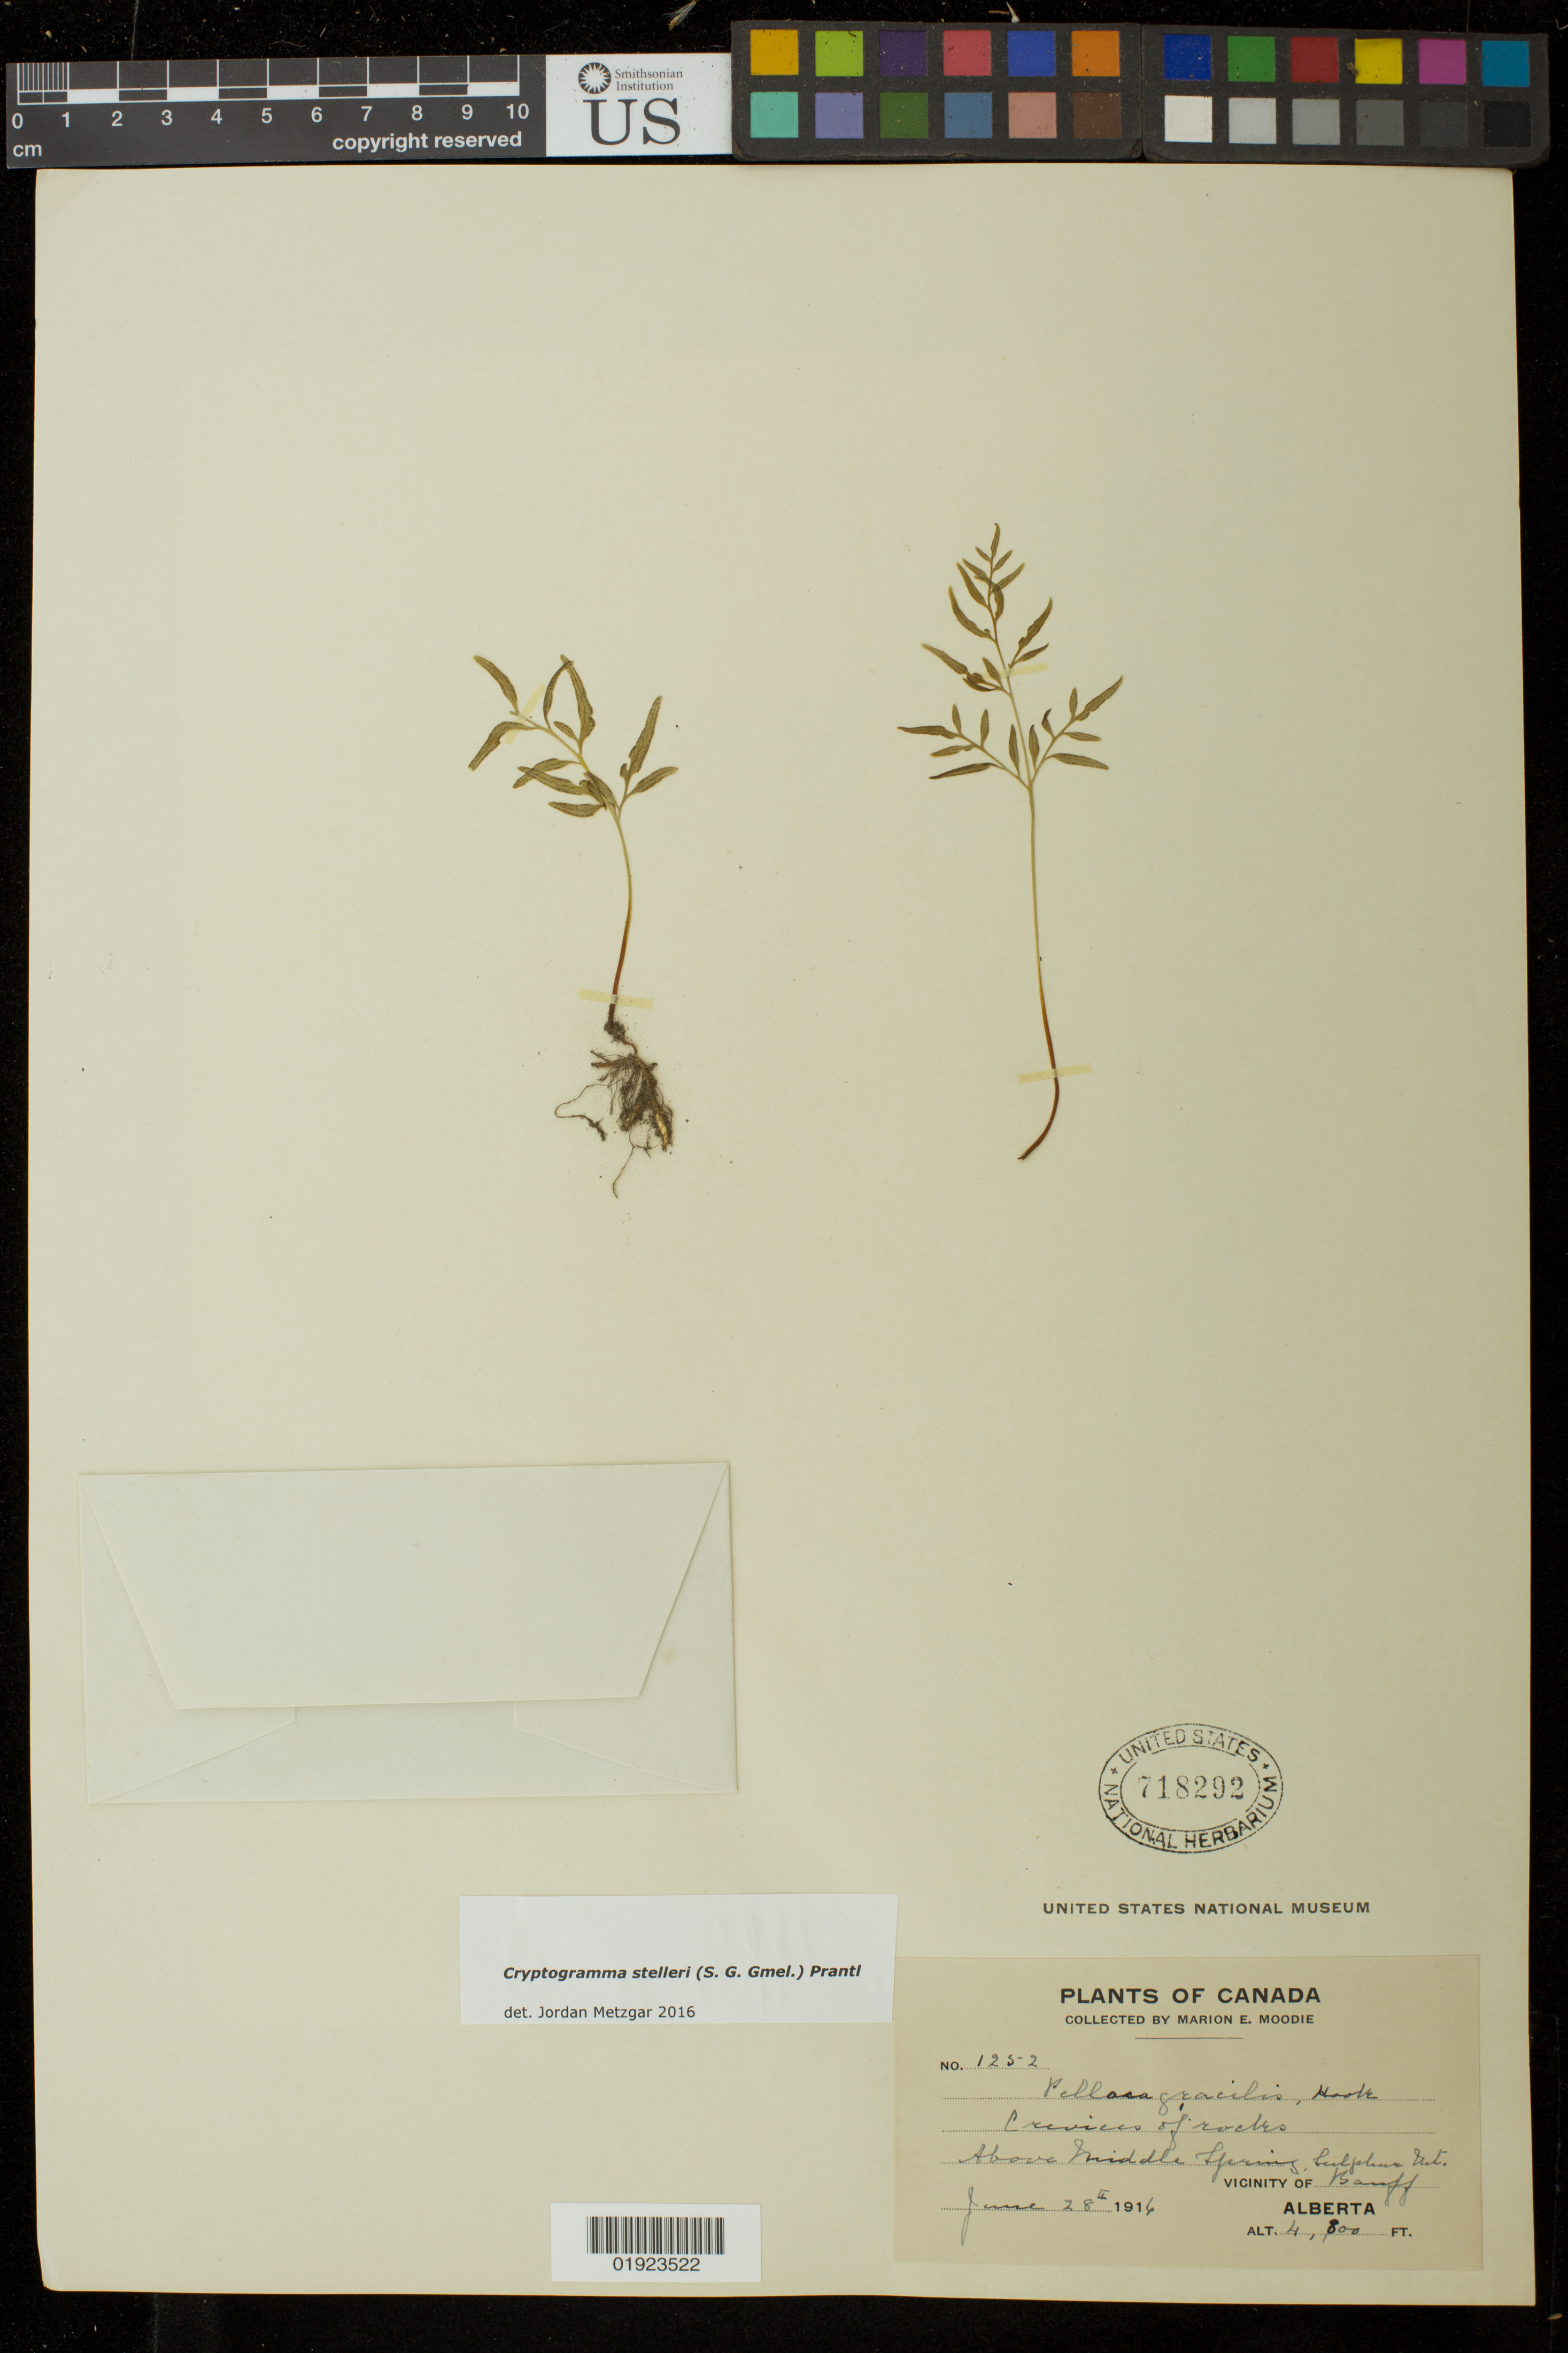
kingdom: Plantae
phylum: Tracheophyta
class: Polypodiopsida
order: Polypodiales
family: Pteridaceae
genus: Cryptogramma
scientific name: Cryptogramma stelleri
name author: (S.G. Gmel.) Prantl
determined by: Metzgar, Jordan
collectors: M. E. Moodie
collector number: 1252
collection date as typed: June 28, 1916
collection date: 1916-06-28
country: Canada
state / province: Alberta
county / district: Alberta's Rockies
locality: Above Middle Spring, Sulphur Mt. Vicinity of Banff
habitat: crevices of rocks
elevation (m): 1463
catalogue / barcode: US 718292